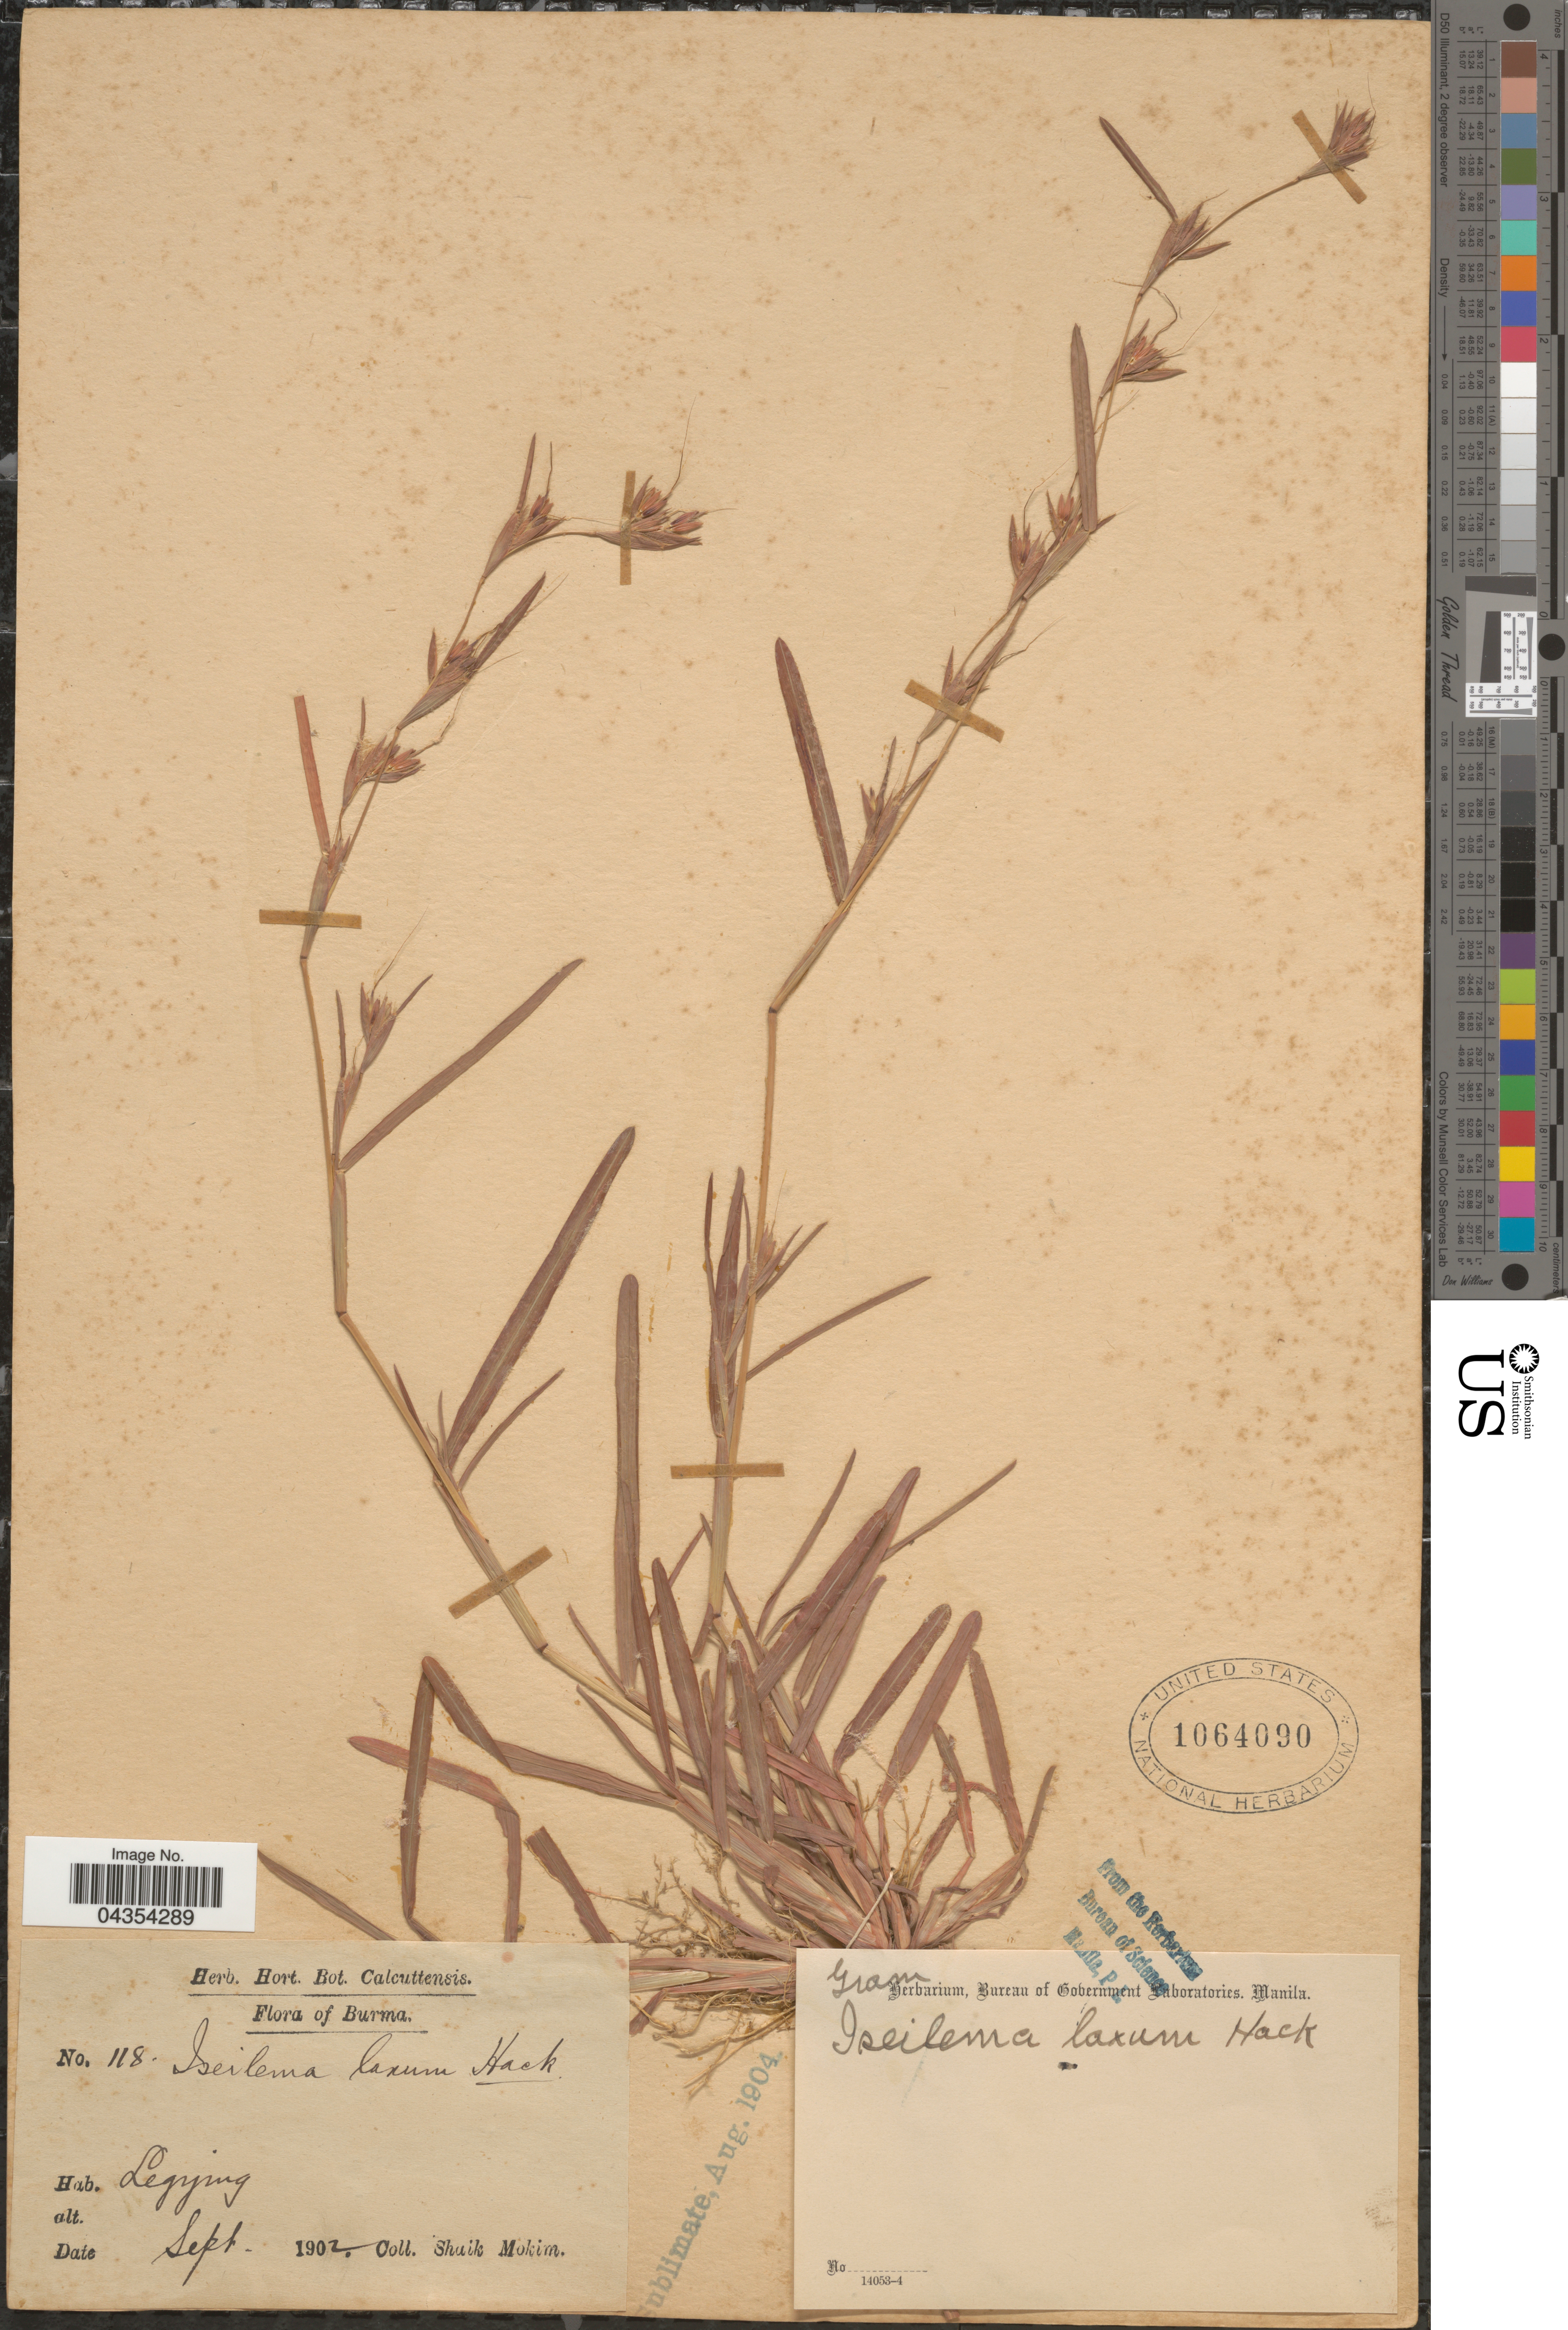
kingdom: Plantae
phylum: Tracheophyta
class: Liliopsida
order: Poales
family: Poaceae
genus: Iseilema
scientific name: Iseilema jainiana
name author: P. Umam. & P. Daniel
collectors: S. Mokim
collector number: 118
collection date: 1902-09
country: Myanmar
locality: Burma. Legying.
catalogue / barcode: US 1064090